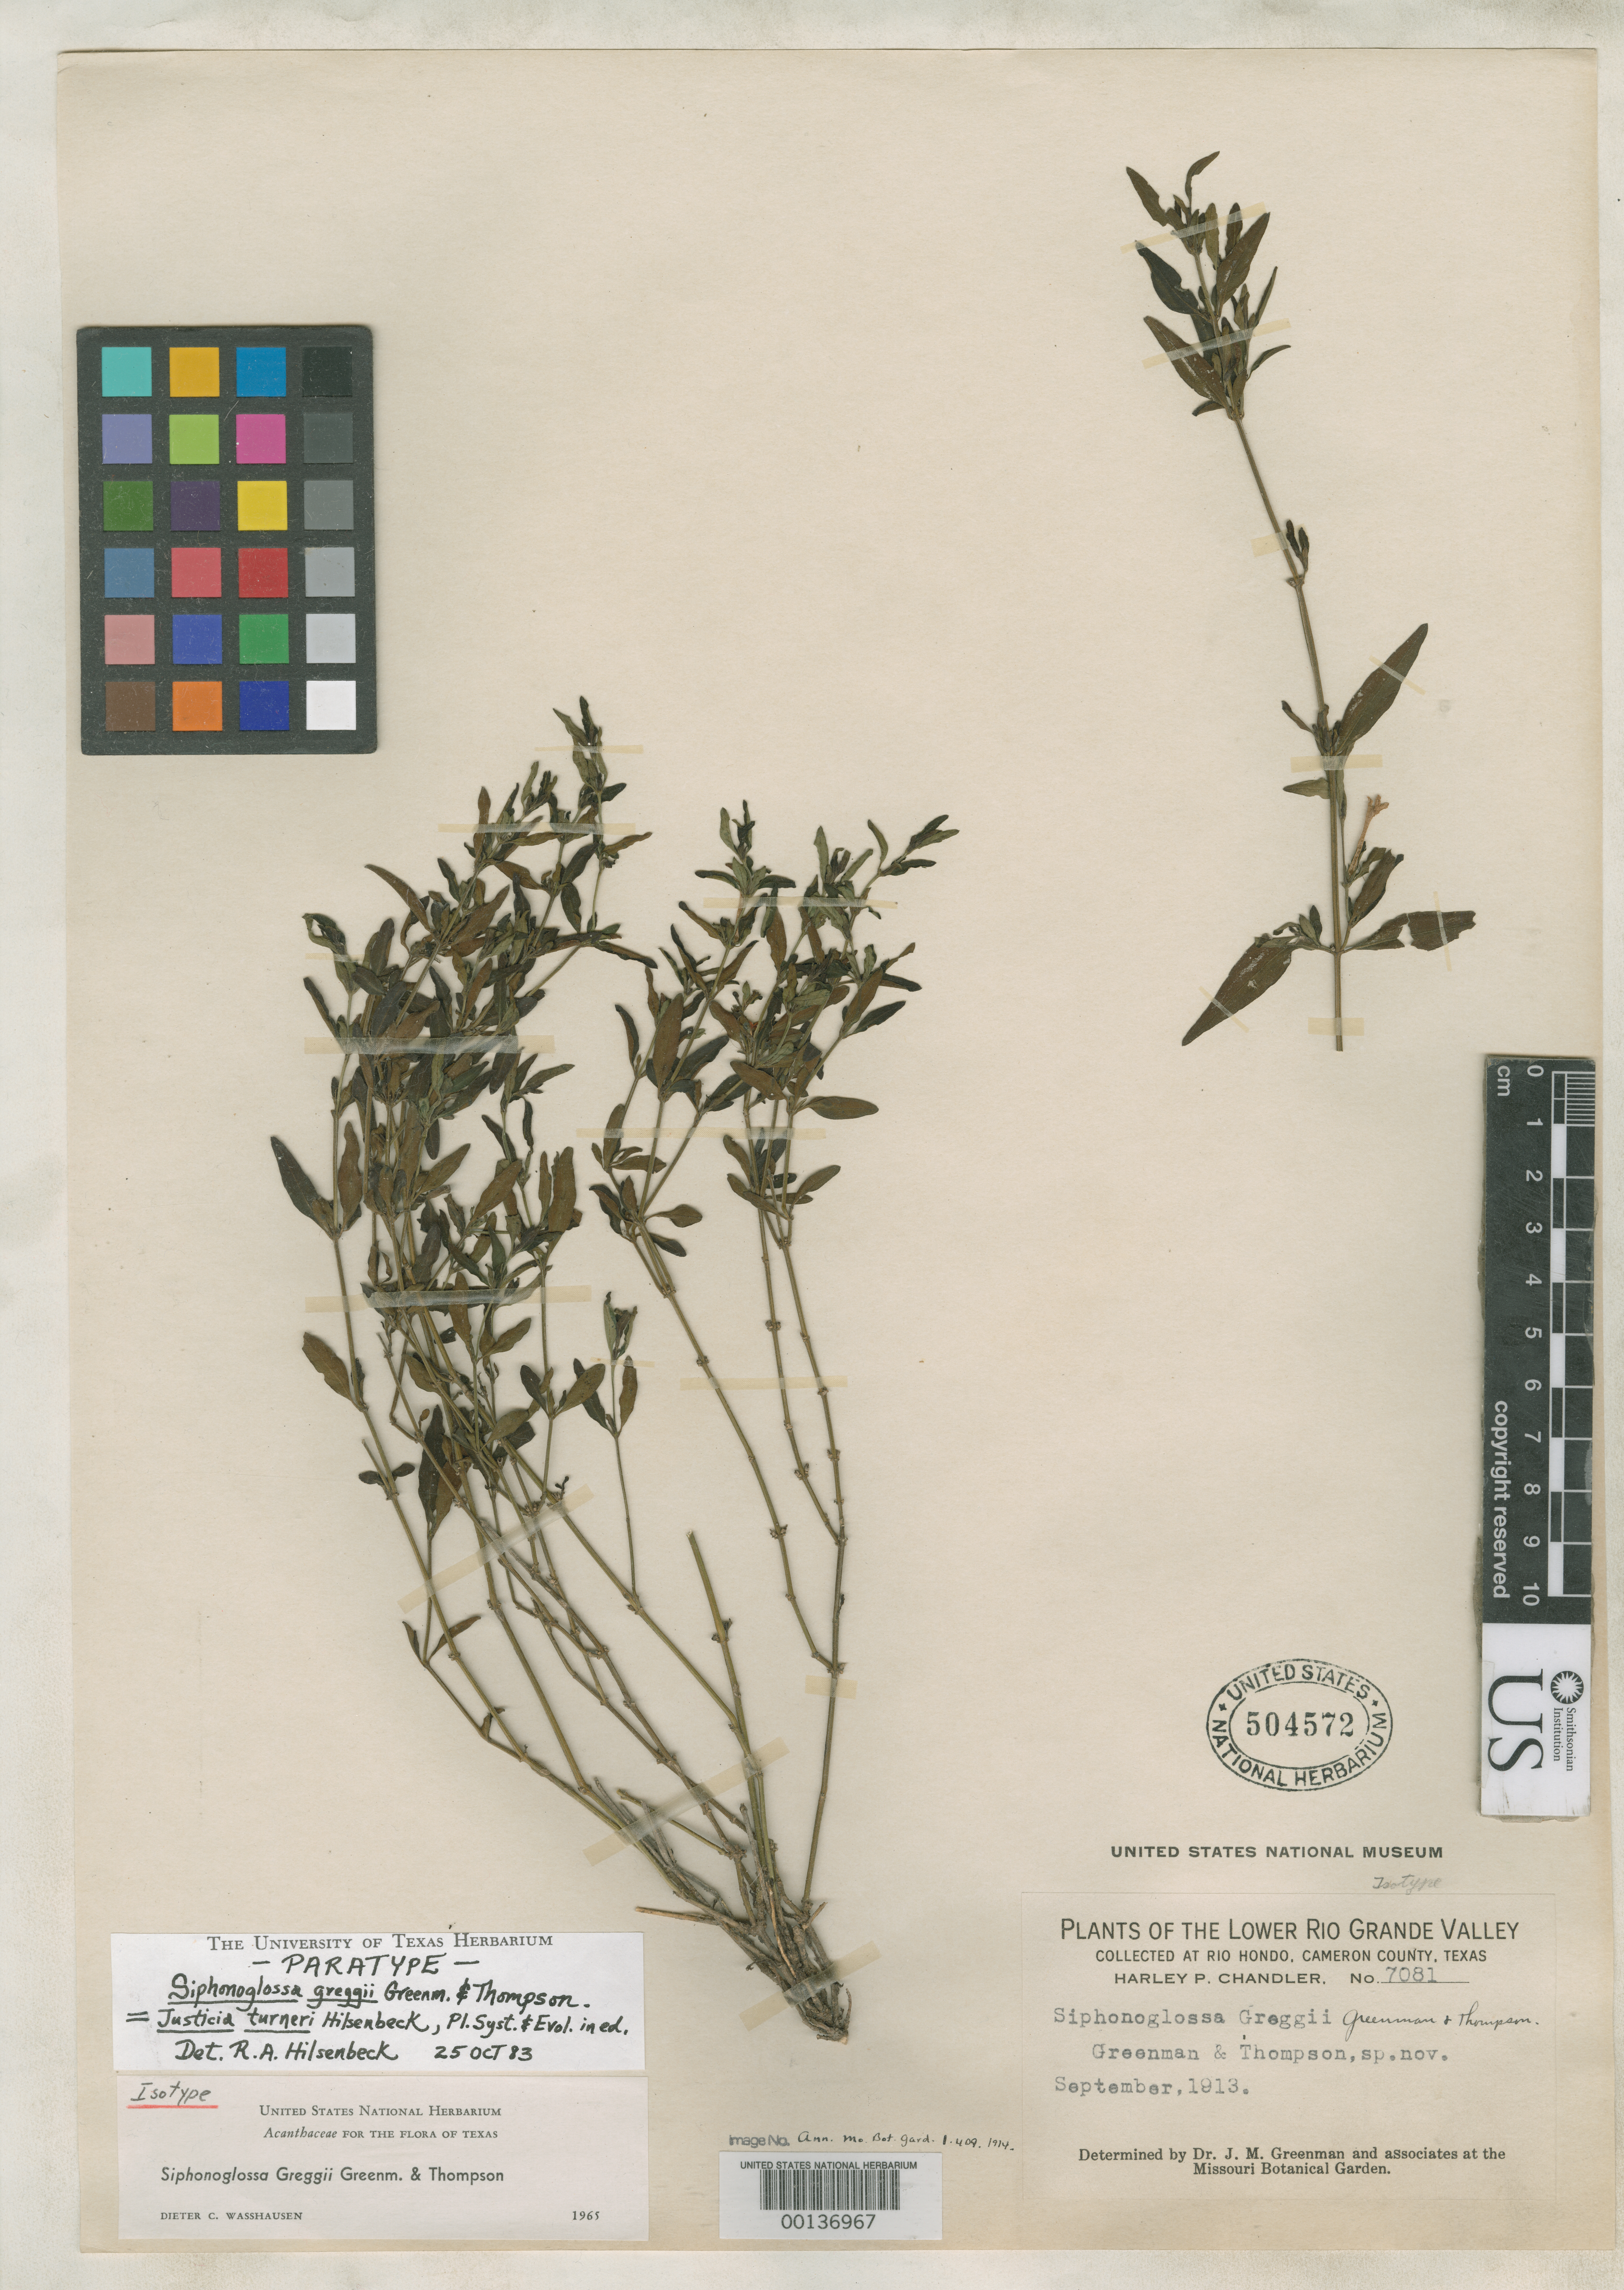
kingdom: Plantae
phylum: Tracheophyta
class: Magnoliopsida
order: Lamiales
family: Acanthaceae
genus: Siphonoglossa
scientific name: Siphonoglossa greggii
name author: Greenm. & C.H. Thomps.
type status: Paratype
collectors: H. Chandler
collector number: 7081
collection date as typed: Sep 1913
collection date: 1913-09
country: United States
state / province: Texas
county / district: Cameron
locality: Rio Hondo.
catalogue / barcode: US 504572